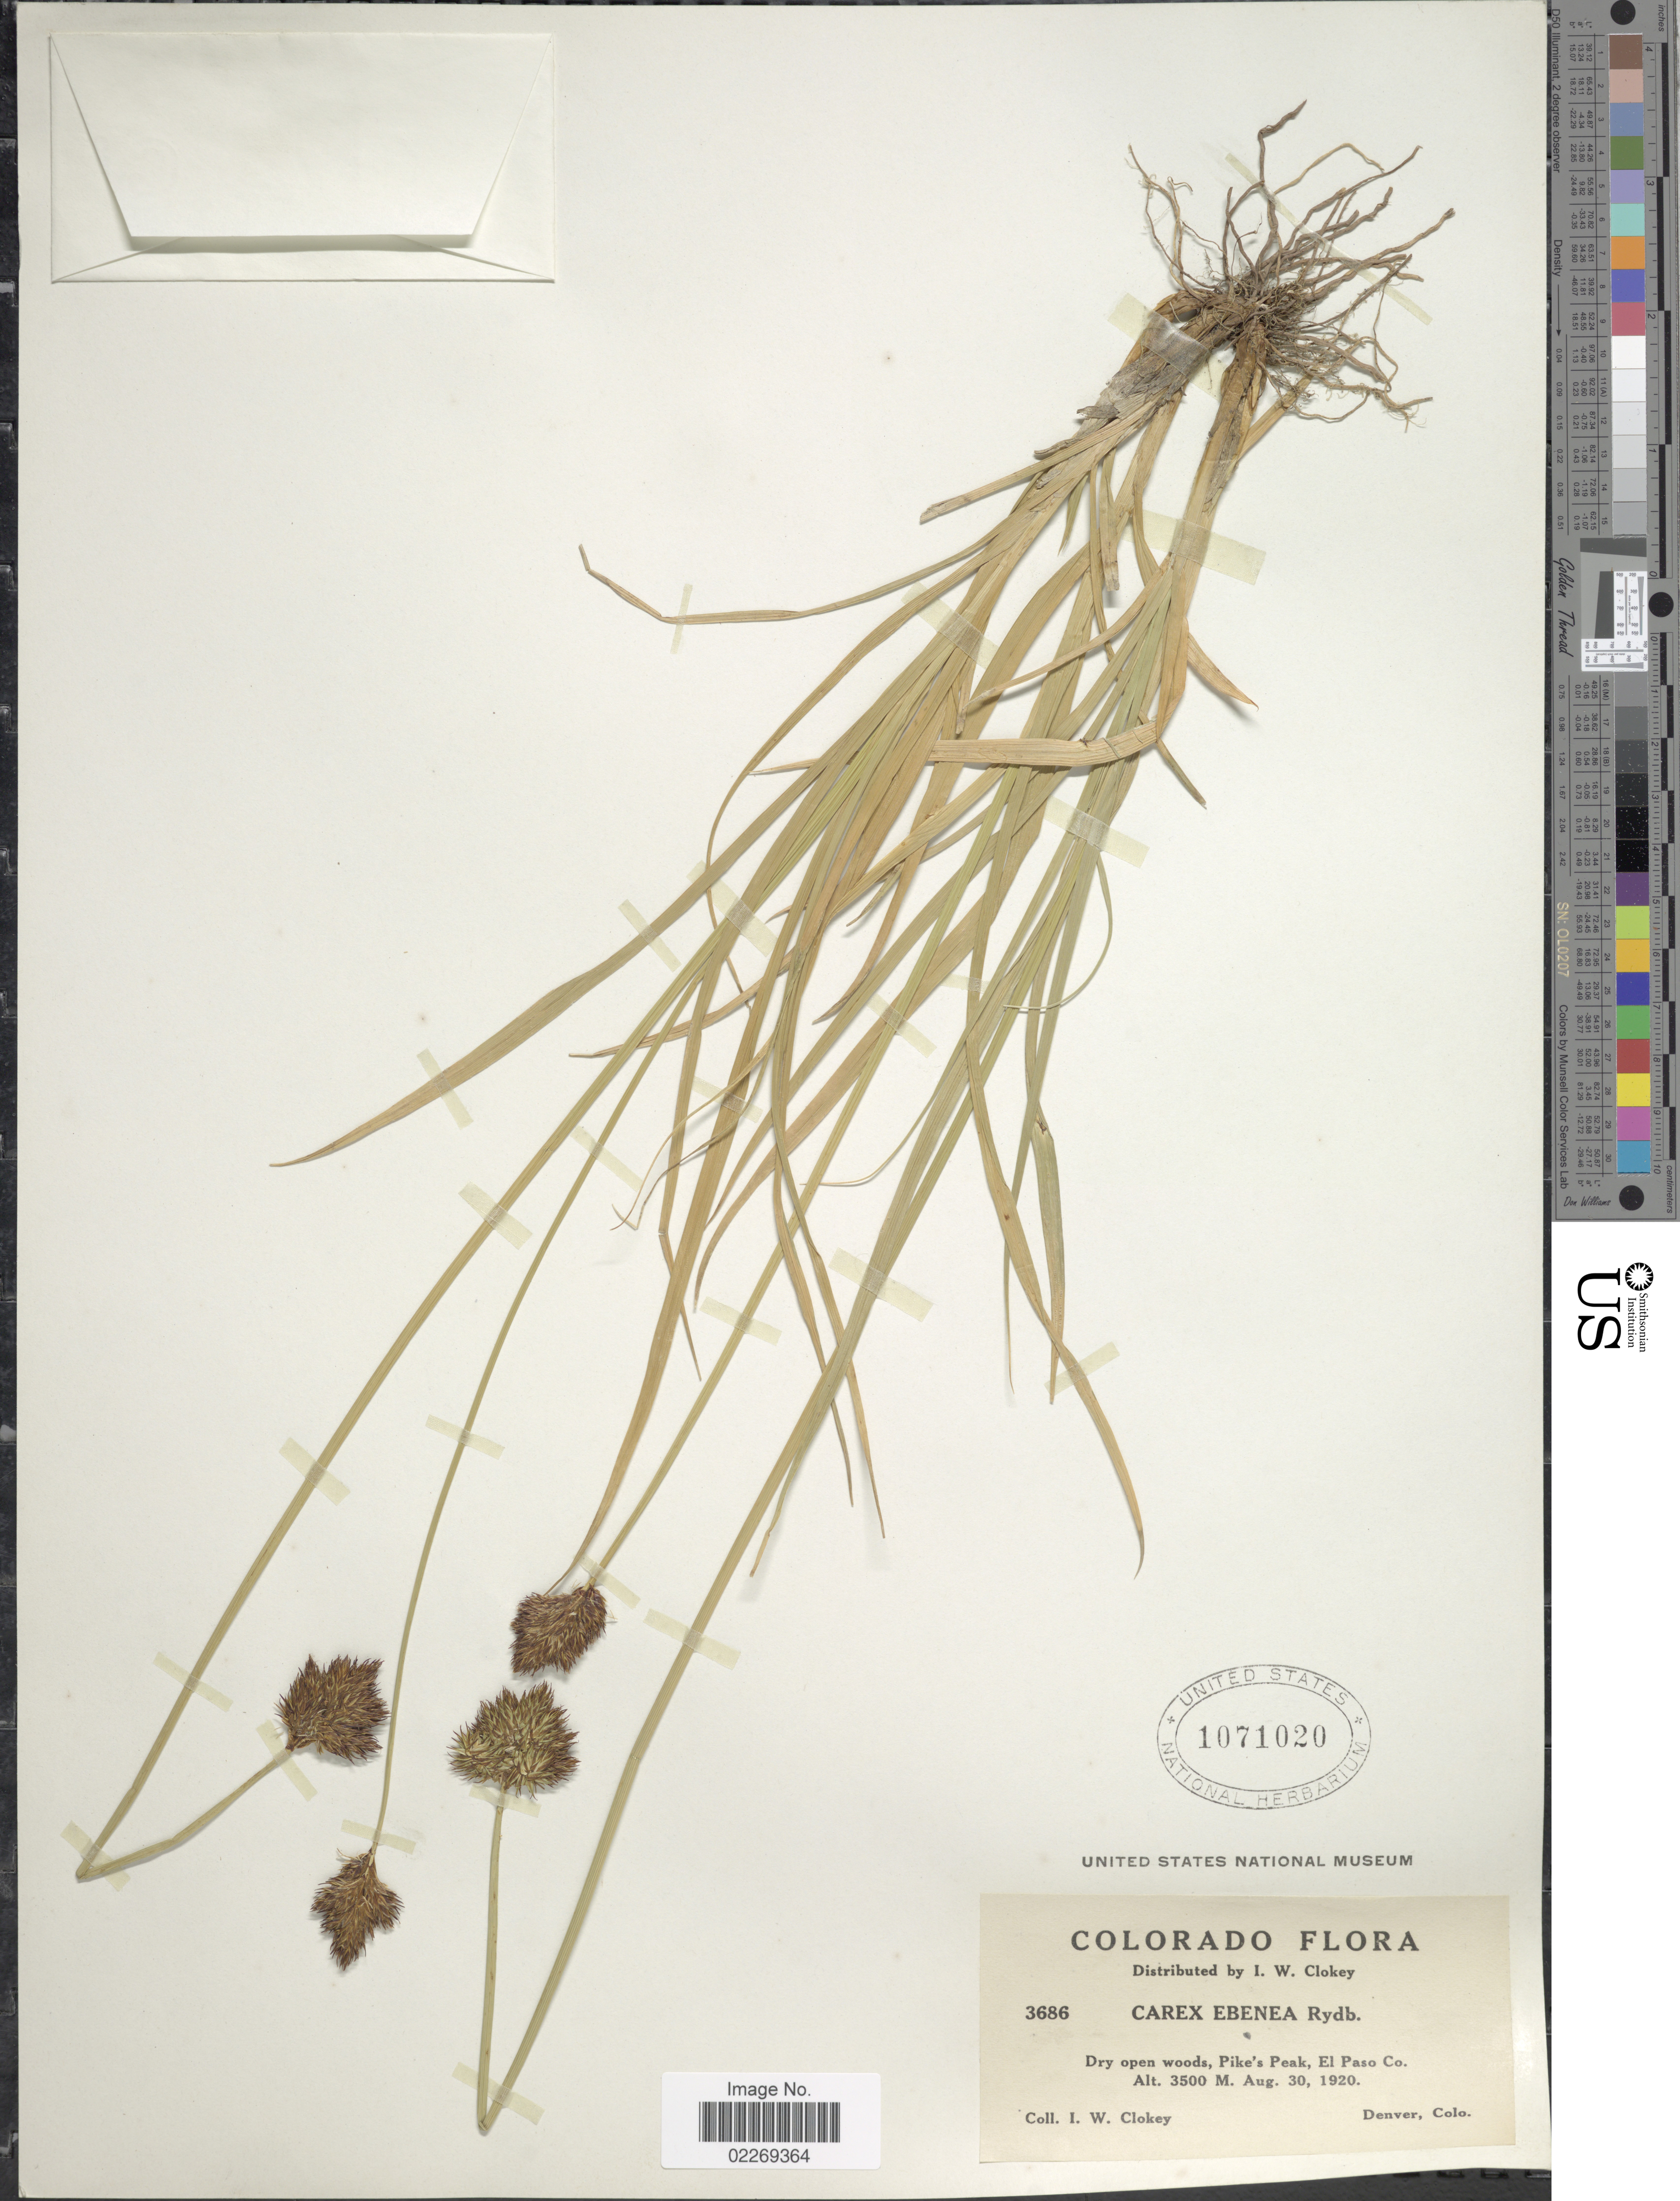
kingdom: Plantae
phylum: Tracheophyta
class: Liliopsida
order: Poales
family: Cyperaceae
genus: Carex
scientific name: Carex ebenea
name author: Rydb.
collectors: I. W. Clokey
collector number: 3686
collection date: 1920-08-30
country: United States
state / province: Colorado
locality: Dry open woods, Pike's Peak, El Paso Co.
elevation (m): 3500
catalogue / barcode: US 1071020